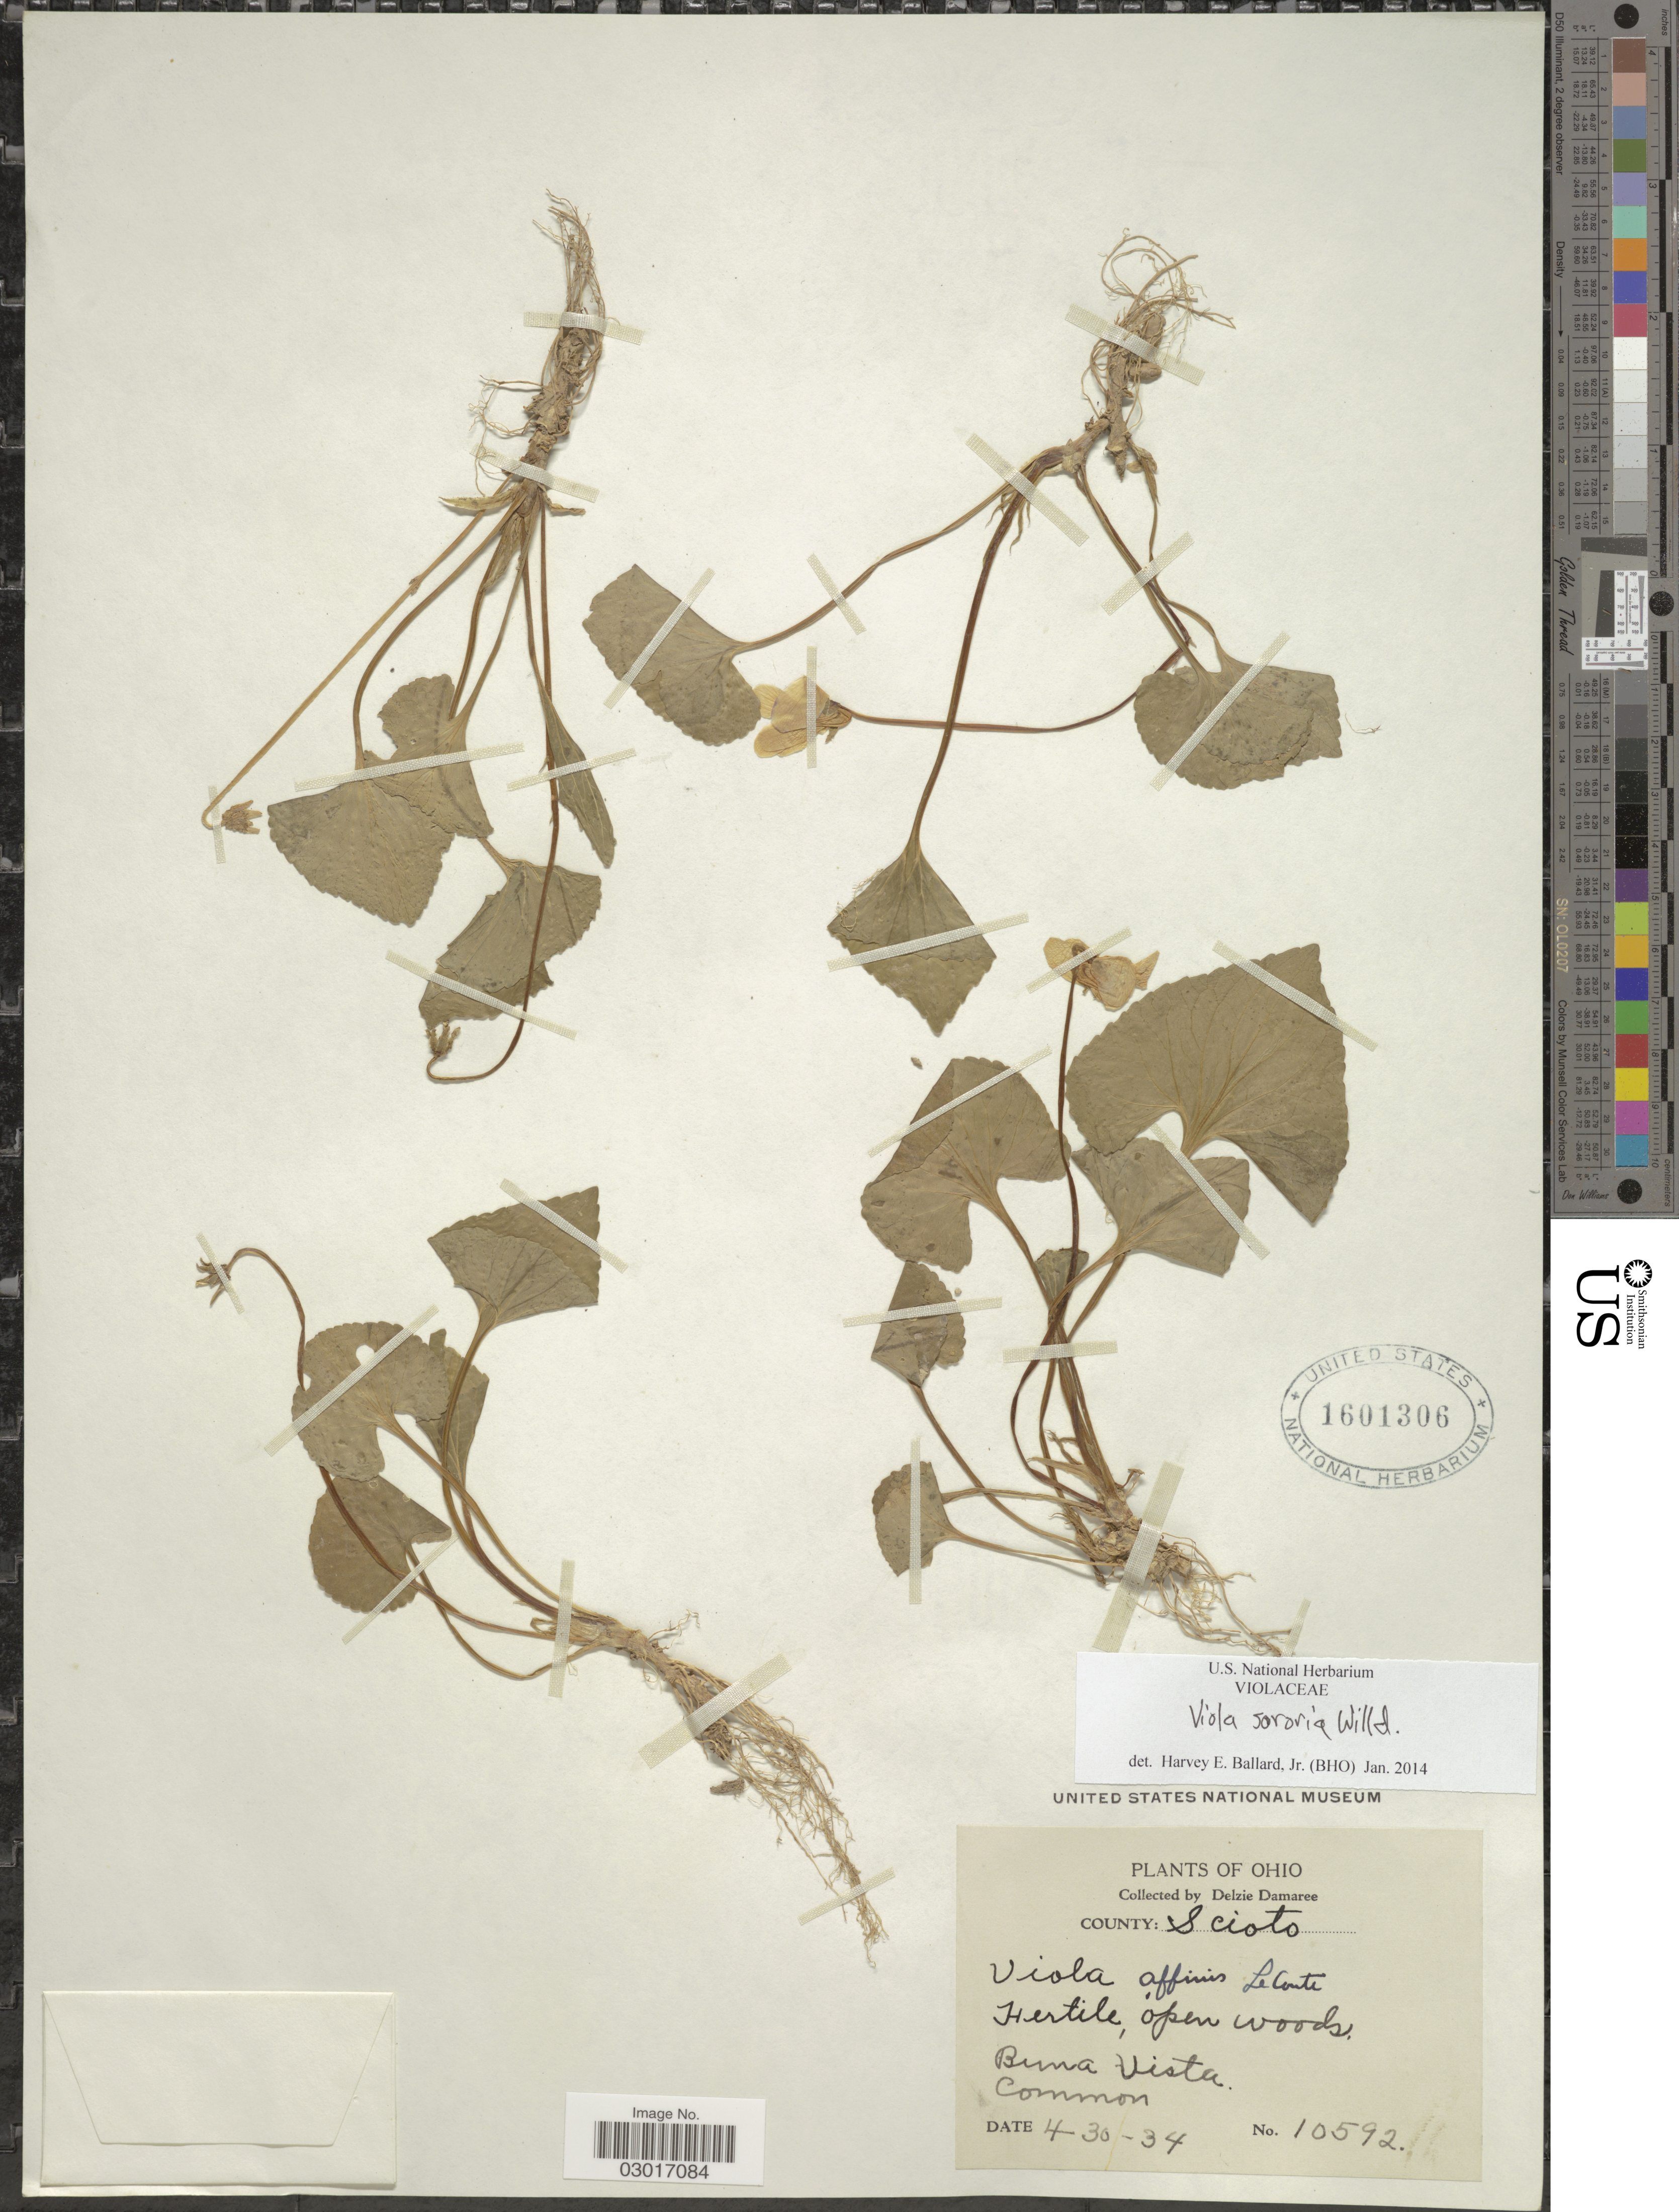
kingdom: Plantae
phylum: Tracheophyta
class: Magnoliopsida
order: Malpighiales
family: Violaceae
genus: Viola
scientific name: Viola sororia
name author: Willd.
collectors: D. Demaree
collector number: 10592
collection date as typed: Transcribed d/m/y: 30/4/34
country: United States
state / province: Ohio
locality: County: Scioto. Buna Vista.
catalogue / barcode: US 1601306